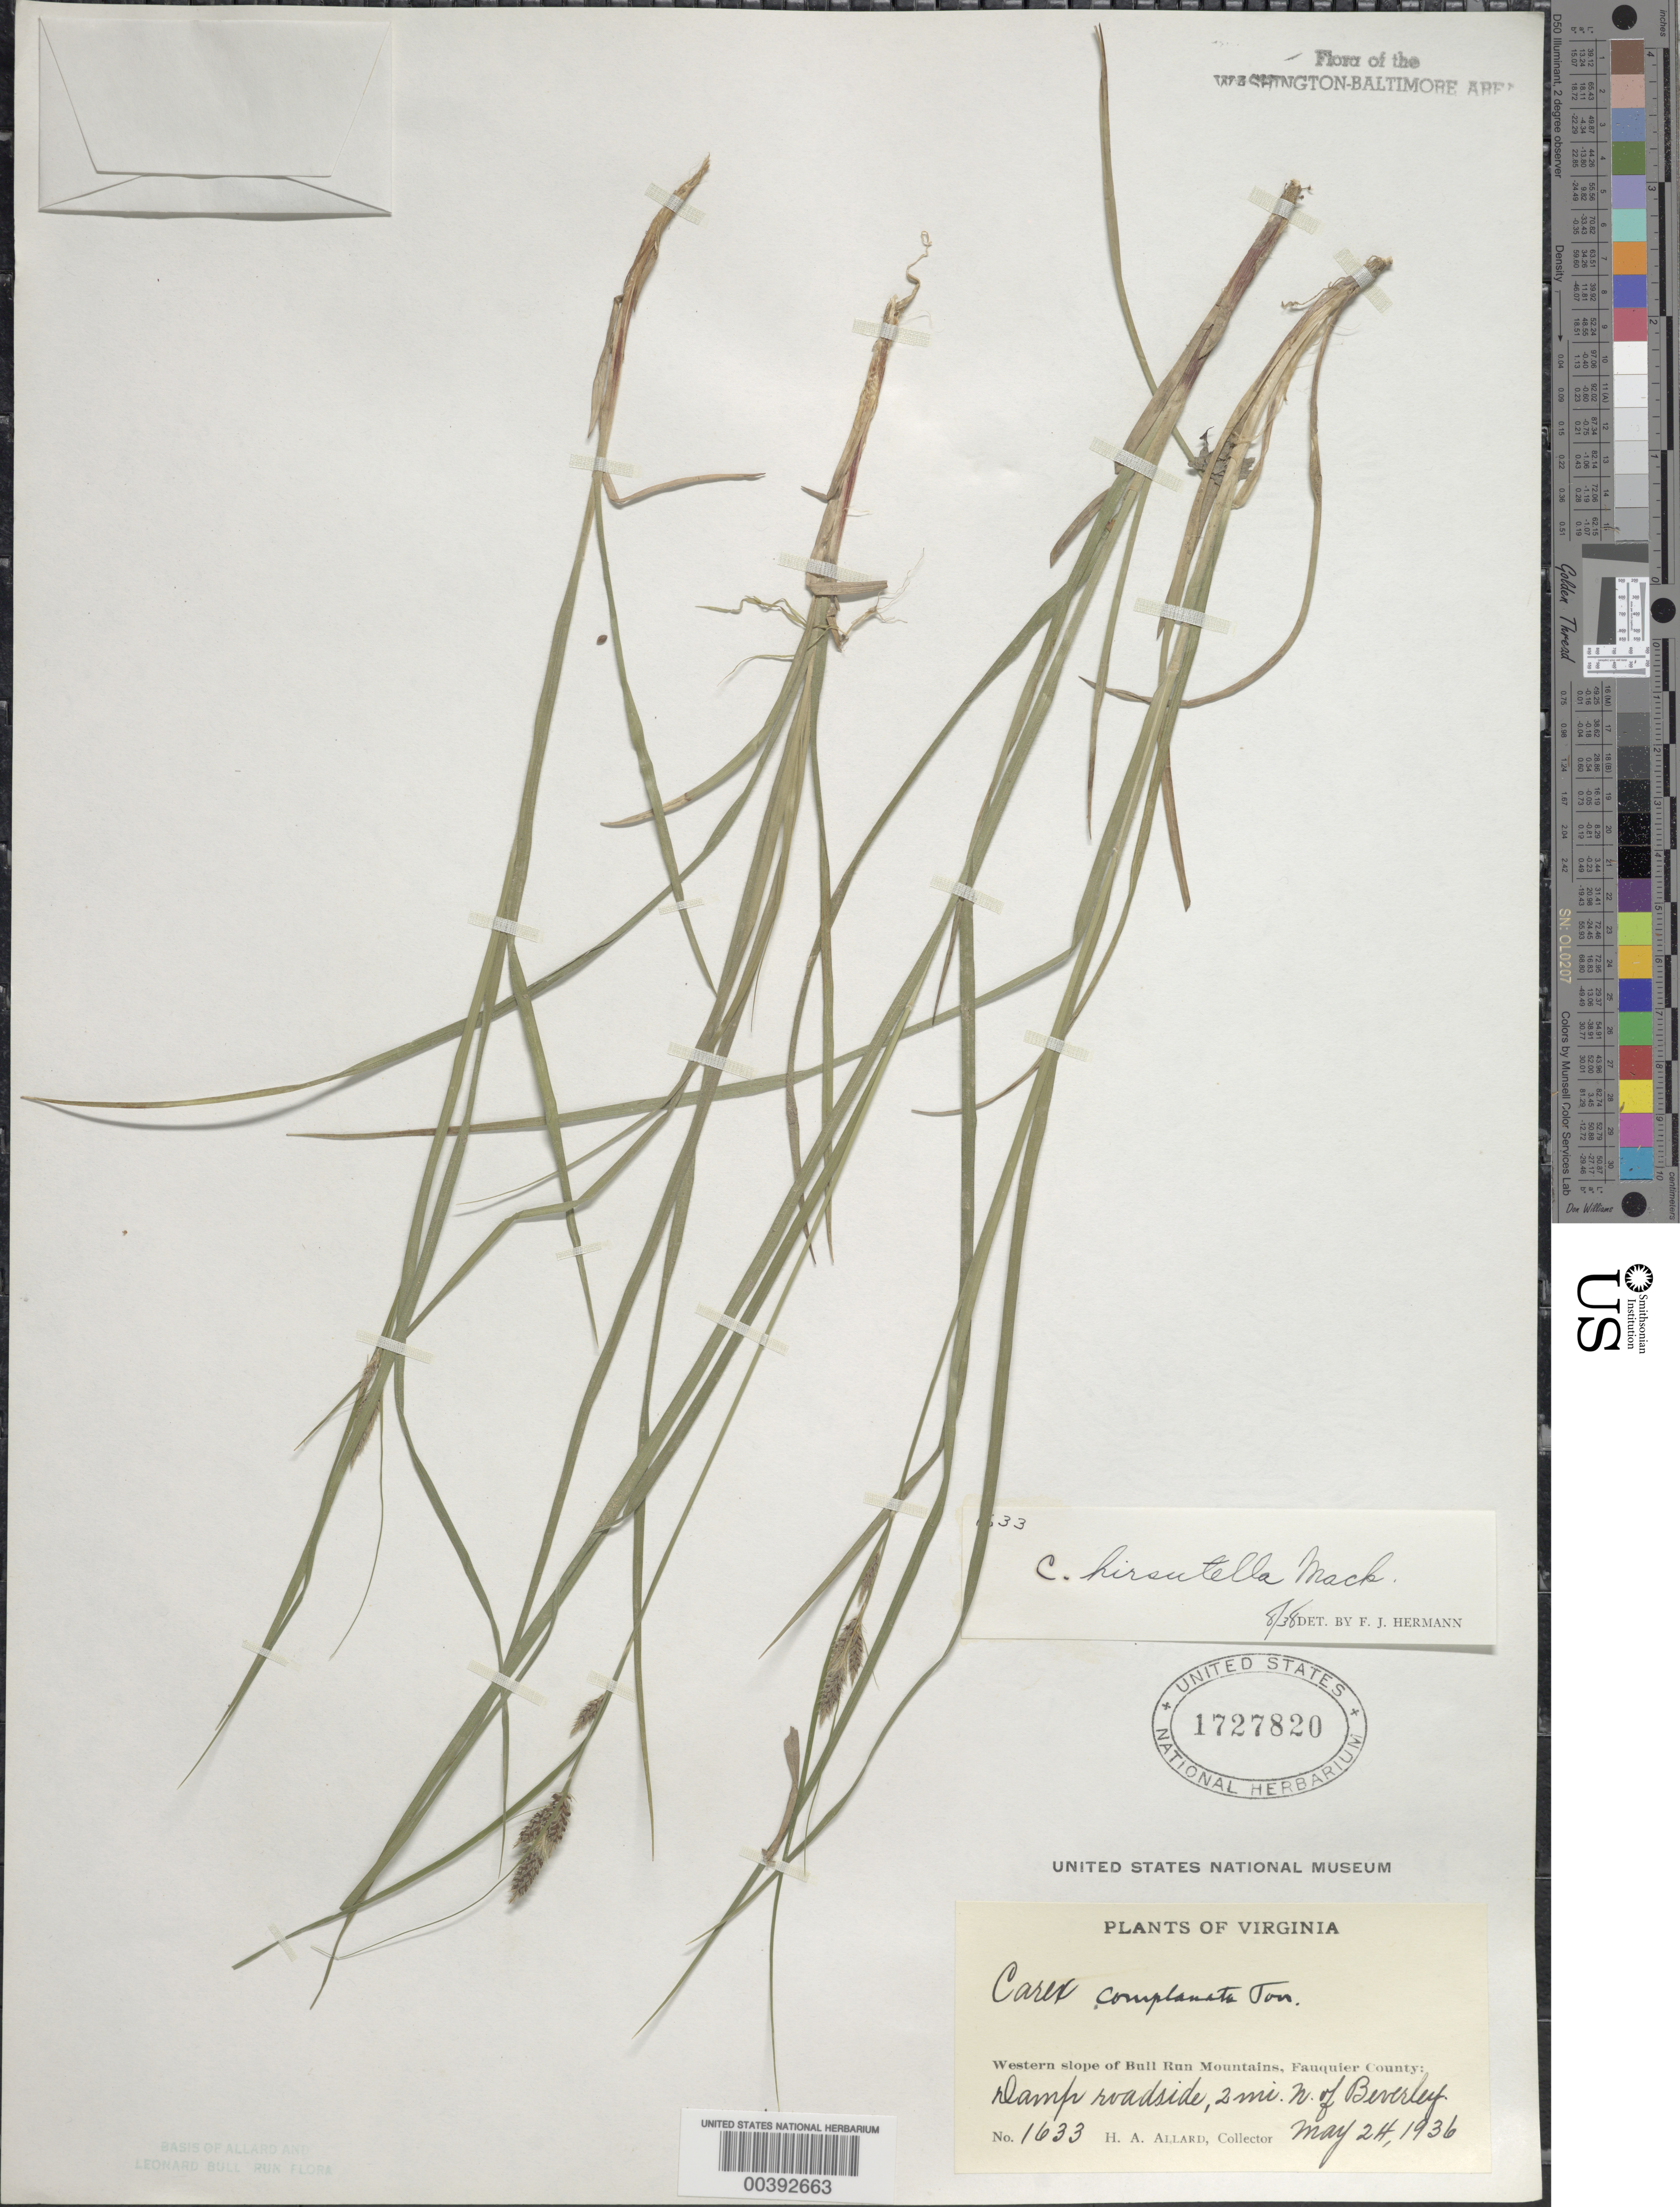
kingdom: Plantae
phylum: Tracheophyta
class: Liliopsida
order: Poales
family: Cyperaceae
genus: Carex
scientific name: Carex hirsutella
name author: Mack.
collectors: H. A. Allard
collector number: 1633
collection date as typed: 24 May 1936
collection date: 1936-05-24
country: United States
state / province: Virginia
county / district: Fauquier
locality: North of Beverley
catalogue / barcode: US 1727820